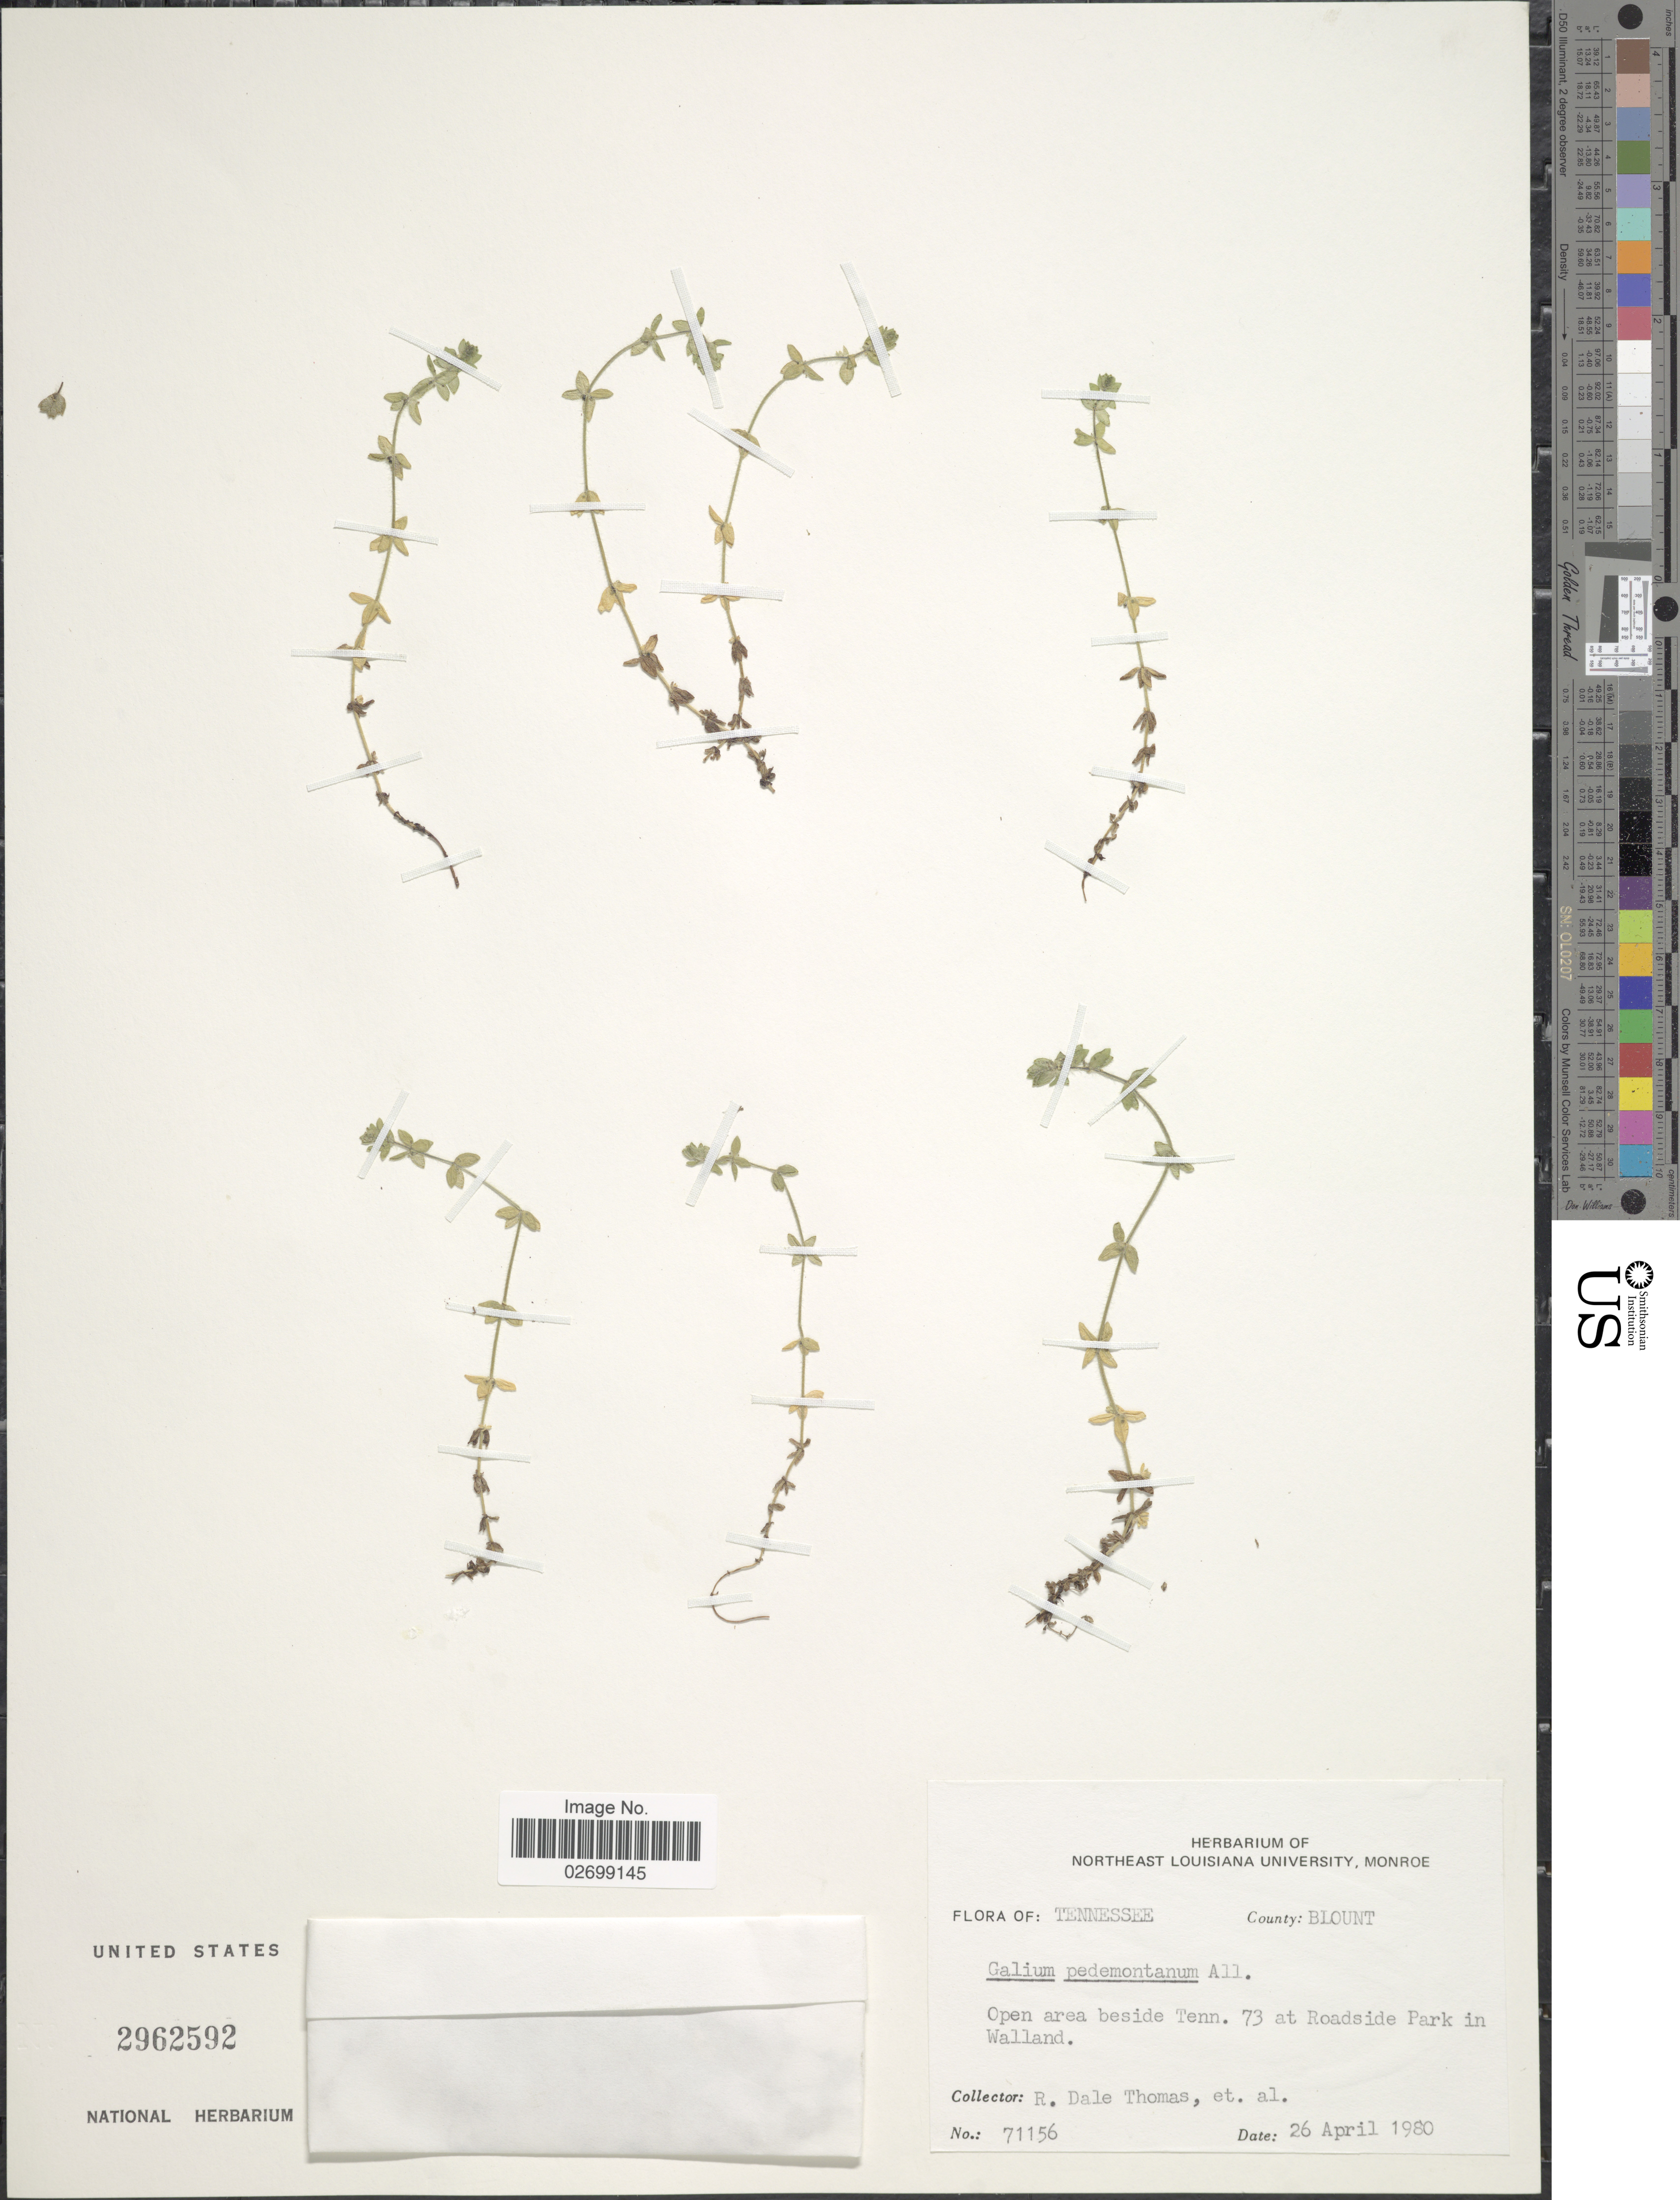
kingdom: Plantae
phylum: Tracheophyta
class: Magnoliopsida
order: Gentianales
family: Rubiaceae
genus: Cruciata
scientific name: Cruciata pedemontana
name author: (Bellardi) Ehrend.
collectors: R. Thomas & et al.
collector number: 71156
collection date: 1980-04-26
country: United States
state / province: Tennessee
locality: County: Blount, open area beside Tenn. 73 at Roadside Park in Walland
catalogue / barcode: US 2962592